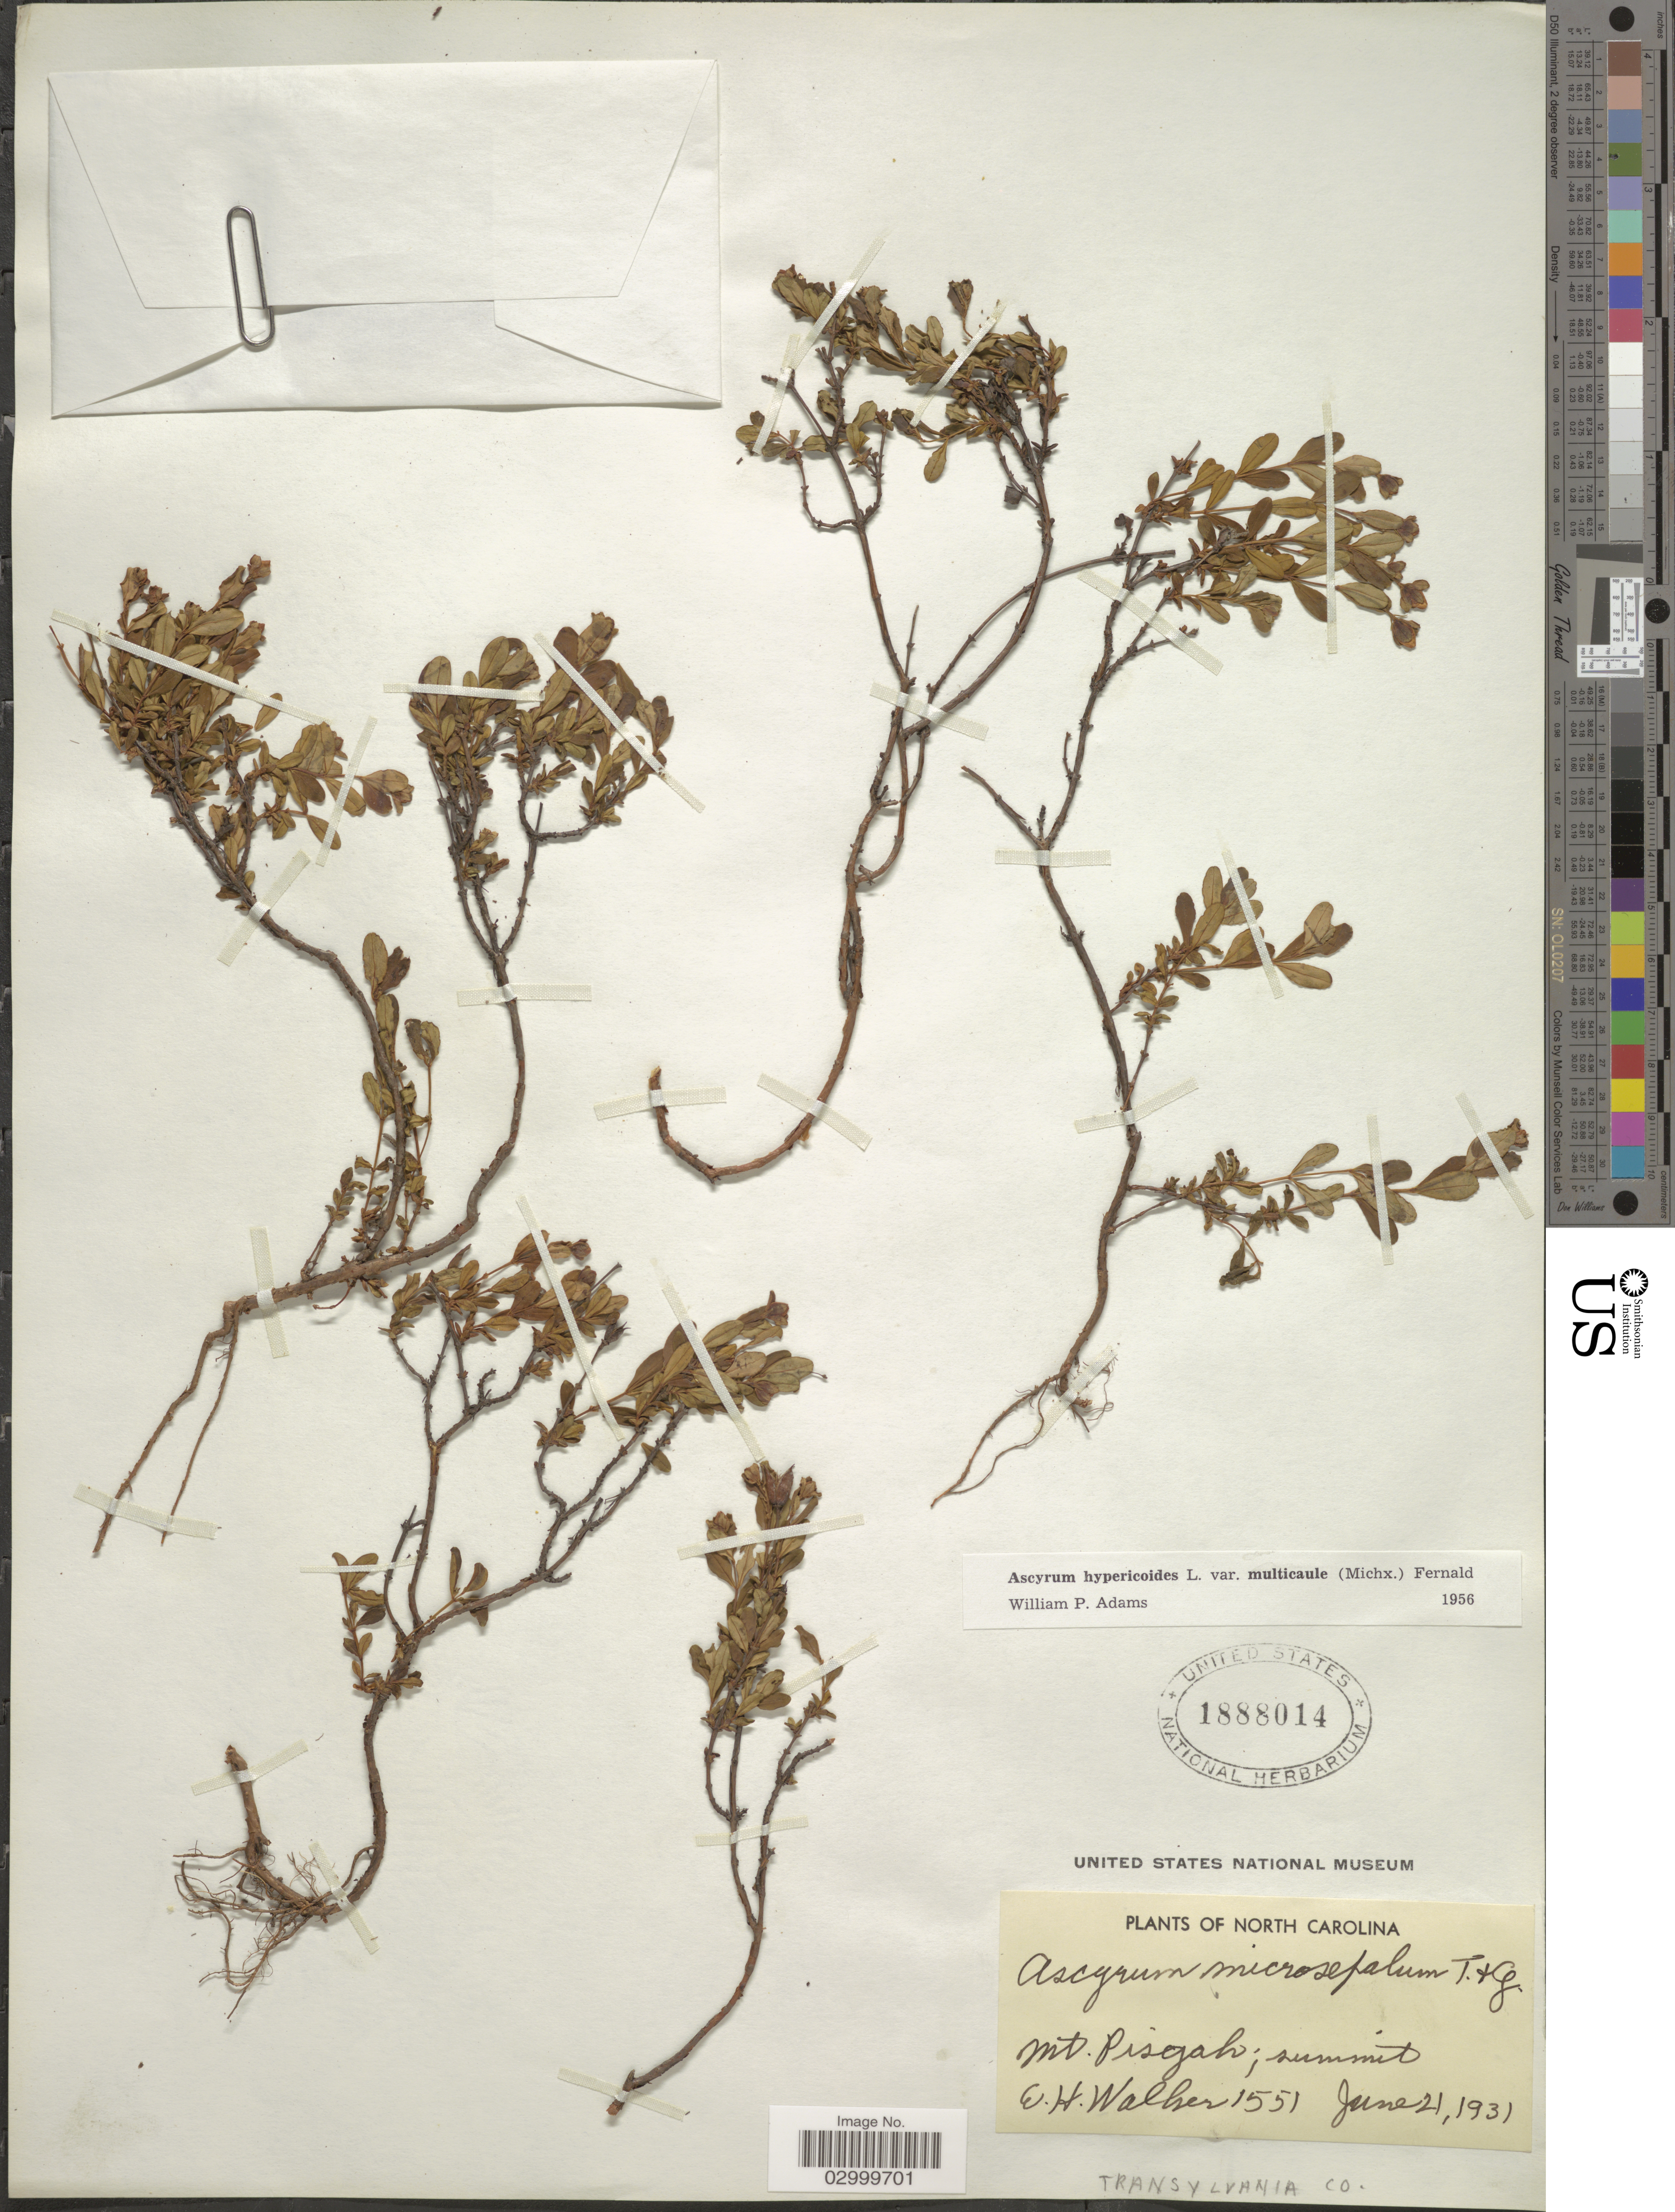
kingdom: Plantae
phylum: Tracheophyta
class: Magnoliopsida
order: Malpighiales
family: Hypericaceae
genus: Hypericum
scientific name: Hypericum stragulum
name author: W.P. Adams & N. Robson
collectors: E. H. Walker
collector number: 1551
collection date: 1931-06-21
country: United States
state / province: North Carolina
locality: Mt. Pisgah, summit, Transylvania Co.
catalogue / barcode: US 1888014